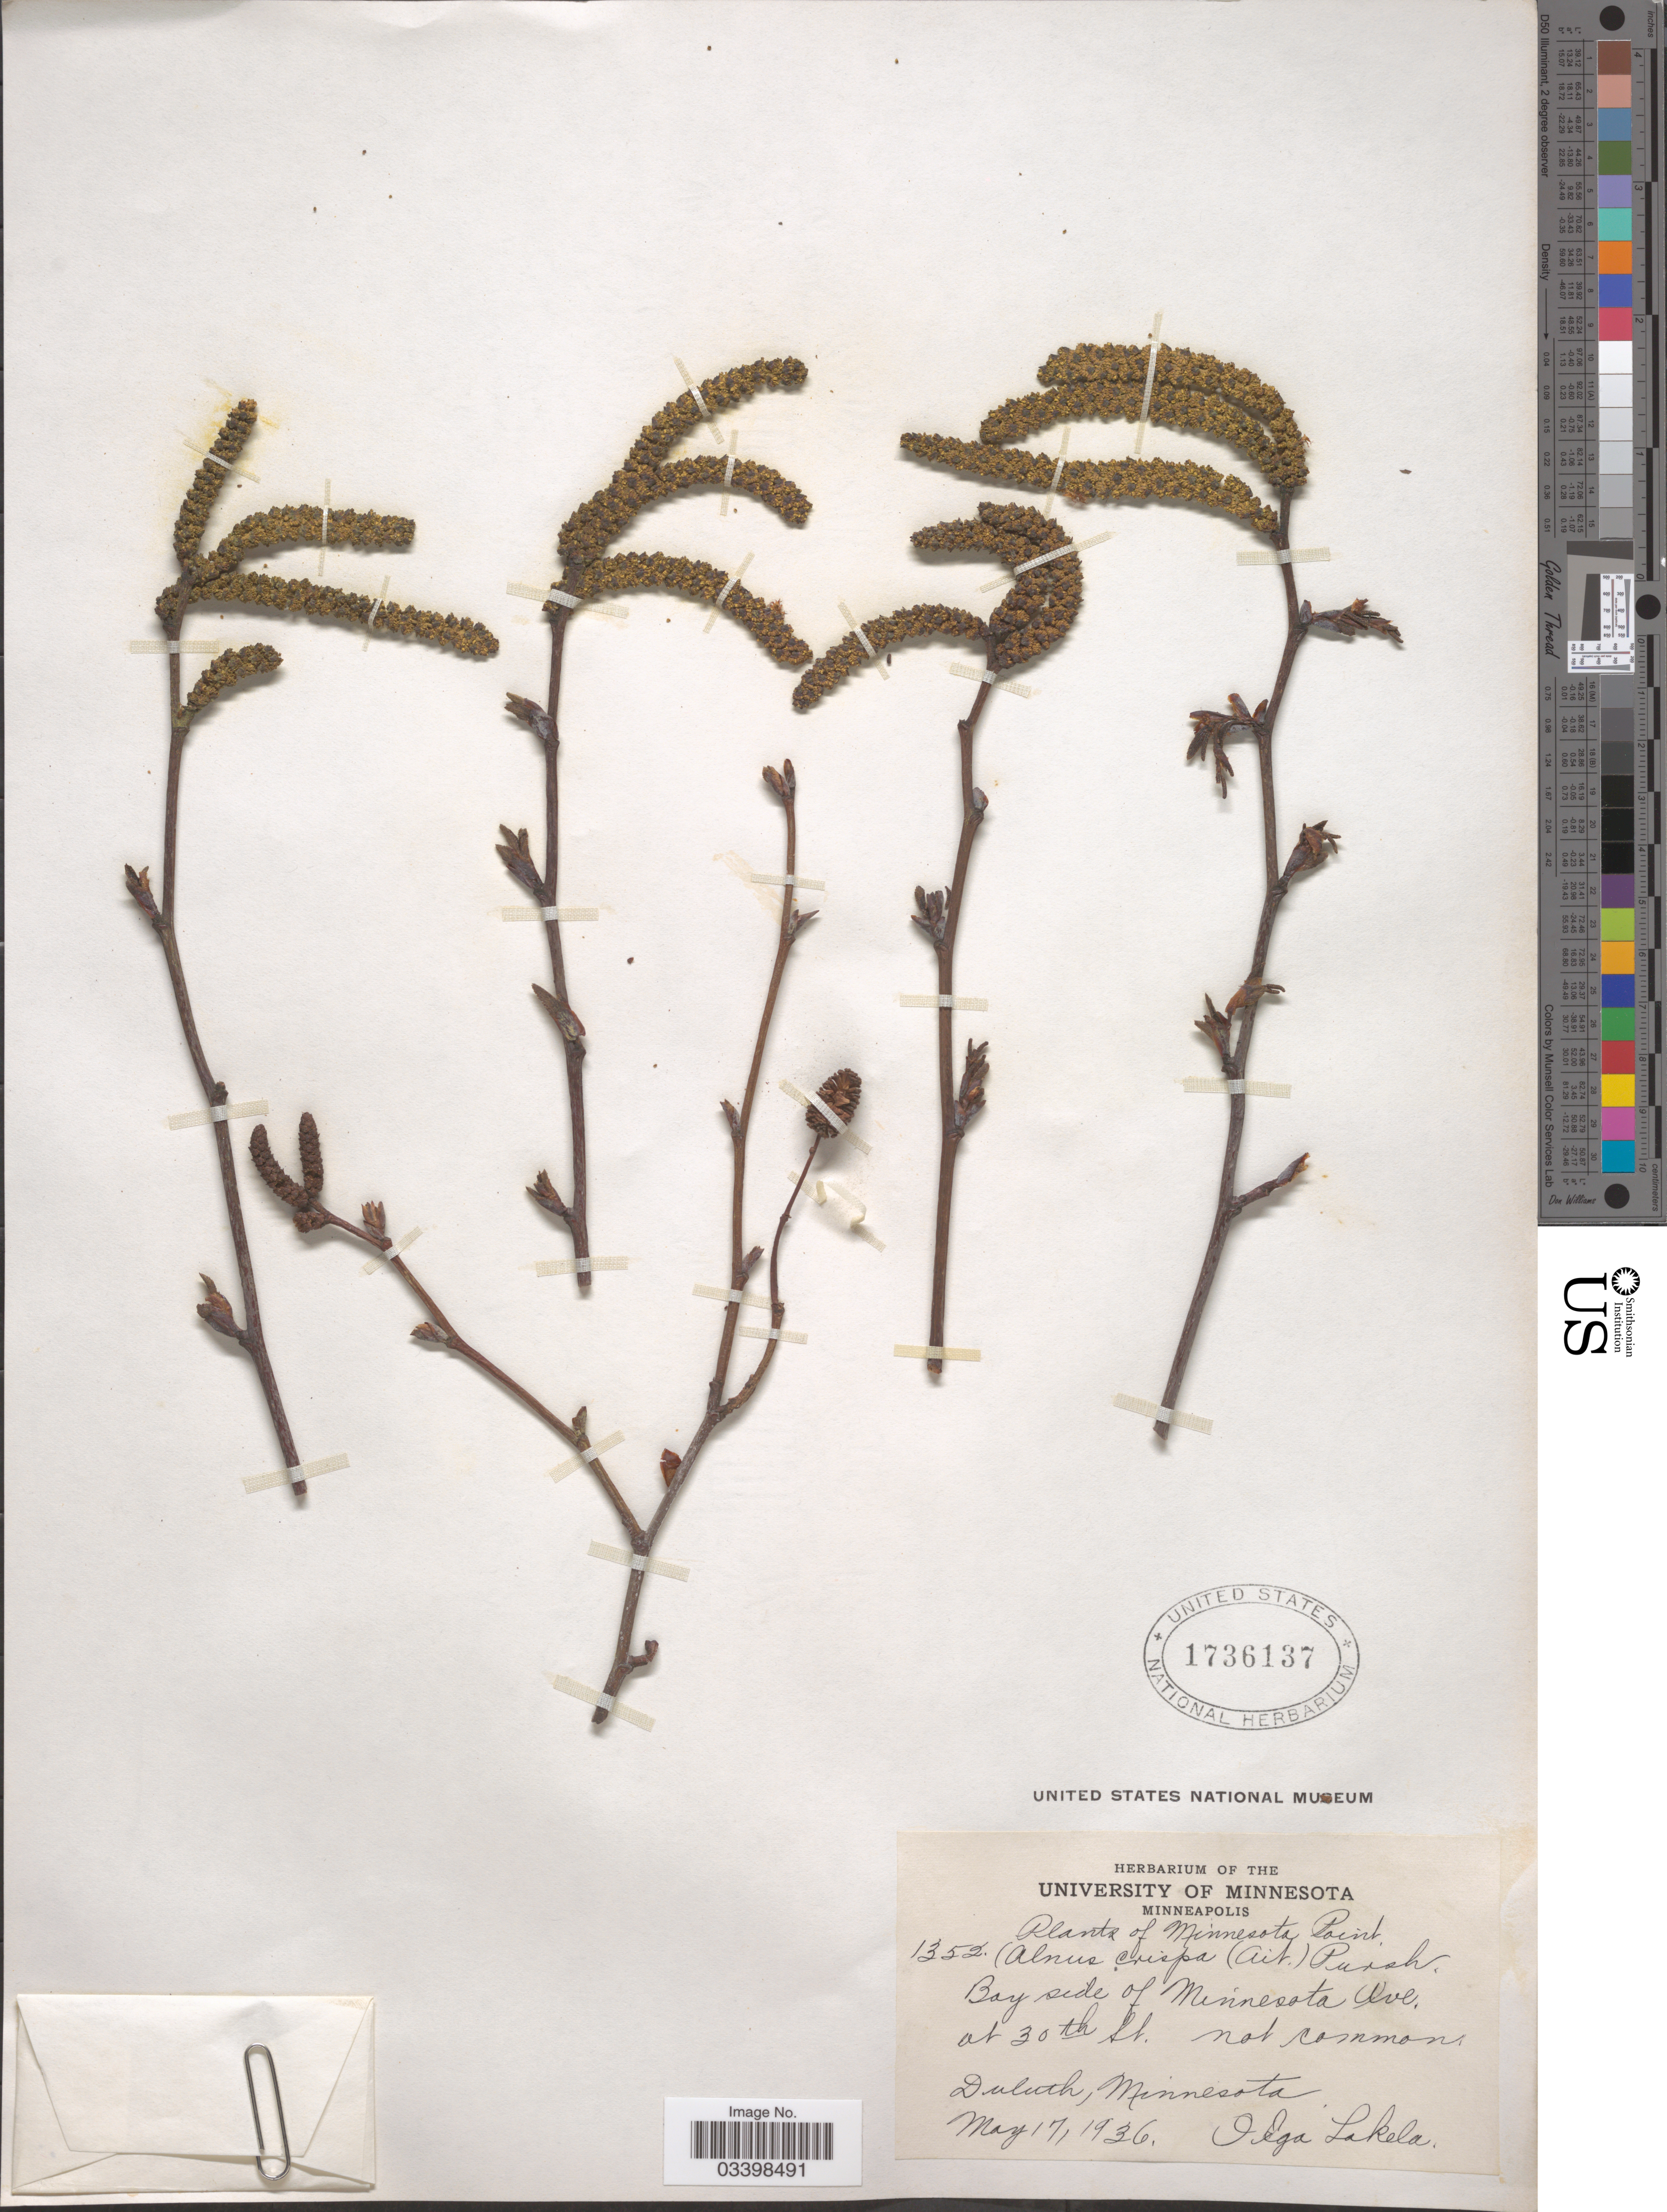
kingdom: Plantae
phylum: Tracheophyta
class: Magnoliopsida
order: Fagales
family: Betulaceae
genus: Alnus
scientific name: Alnus viridis subsp. crispa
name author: (Aiton) Turrill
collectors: O. K. Lakela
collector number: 1352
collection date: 1936-05-17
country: United States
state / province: Minnesota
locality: Minnesota Point. Bay side of Minnesota Ave. Duluth.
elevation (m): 9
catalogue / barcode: US 1736137